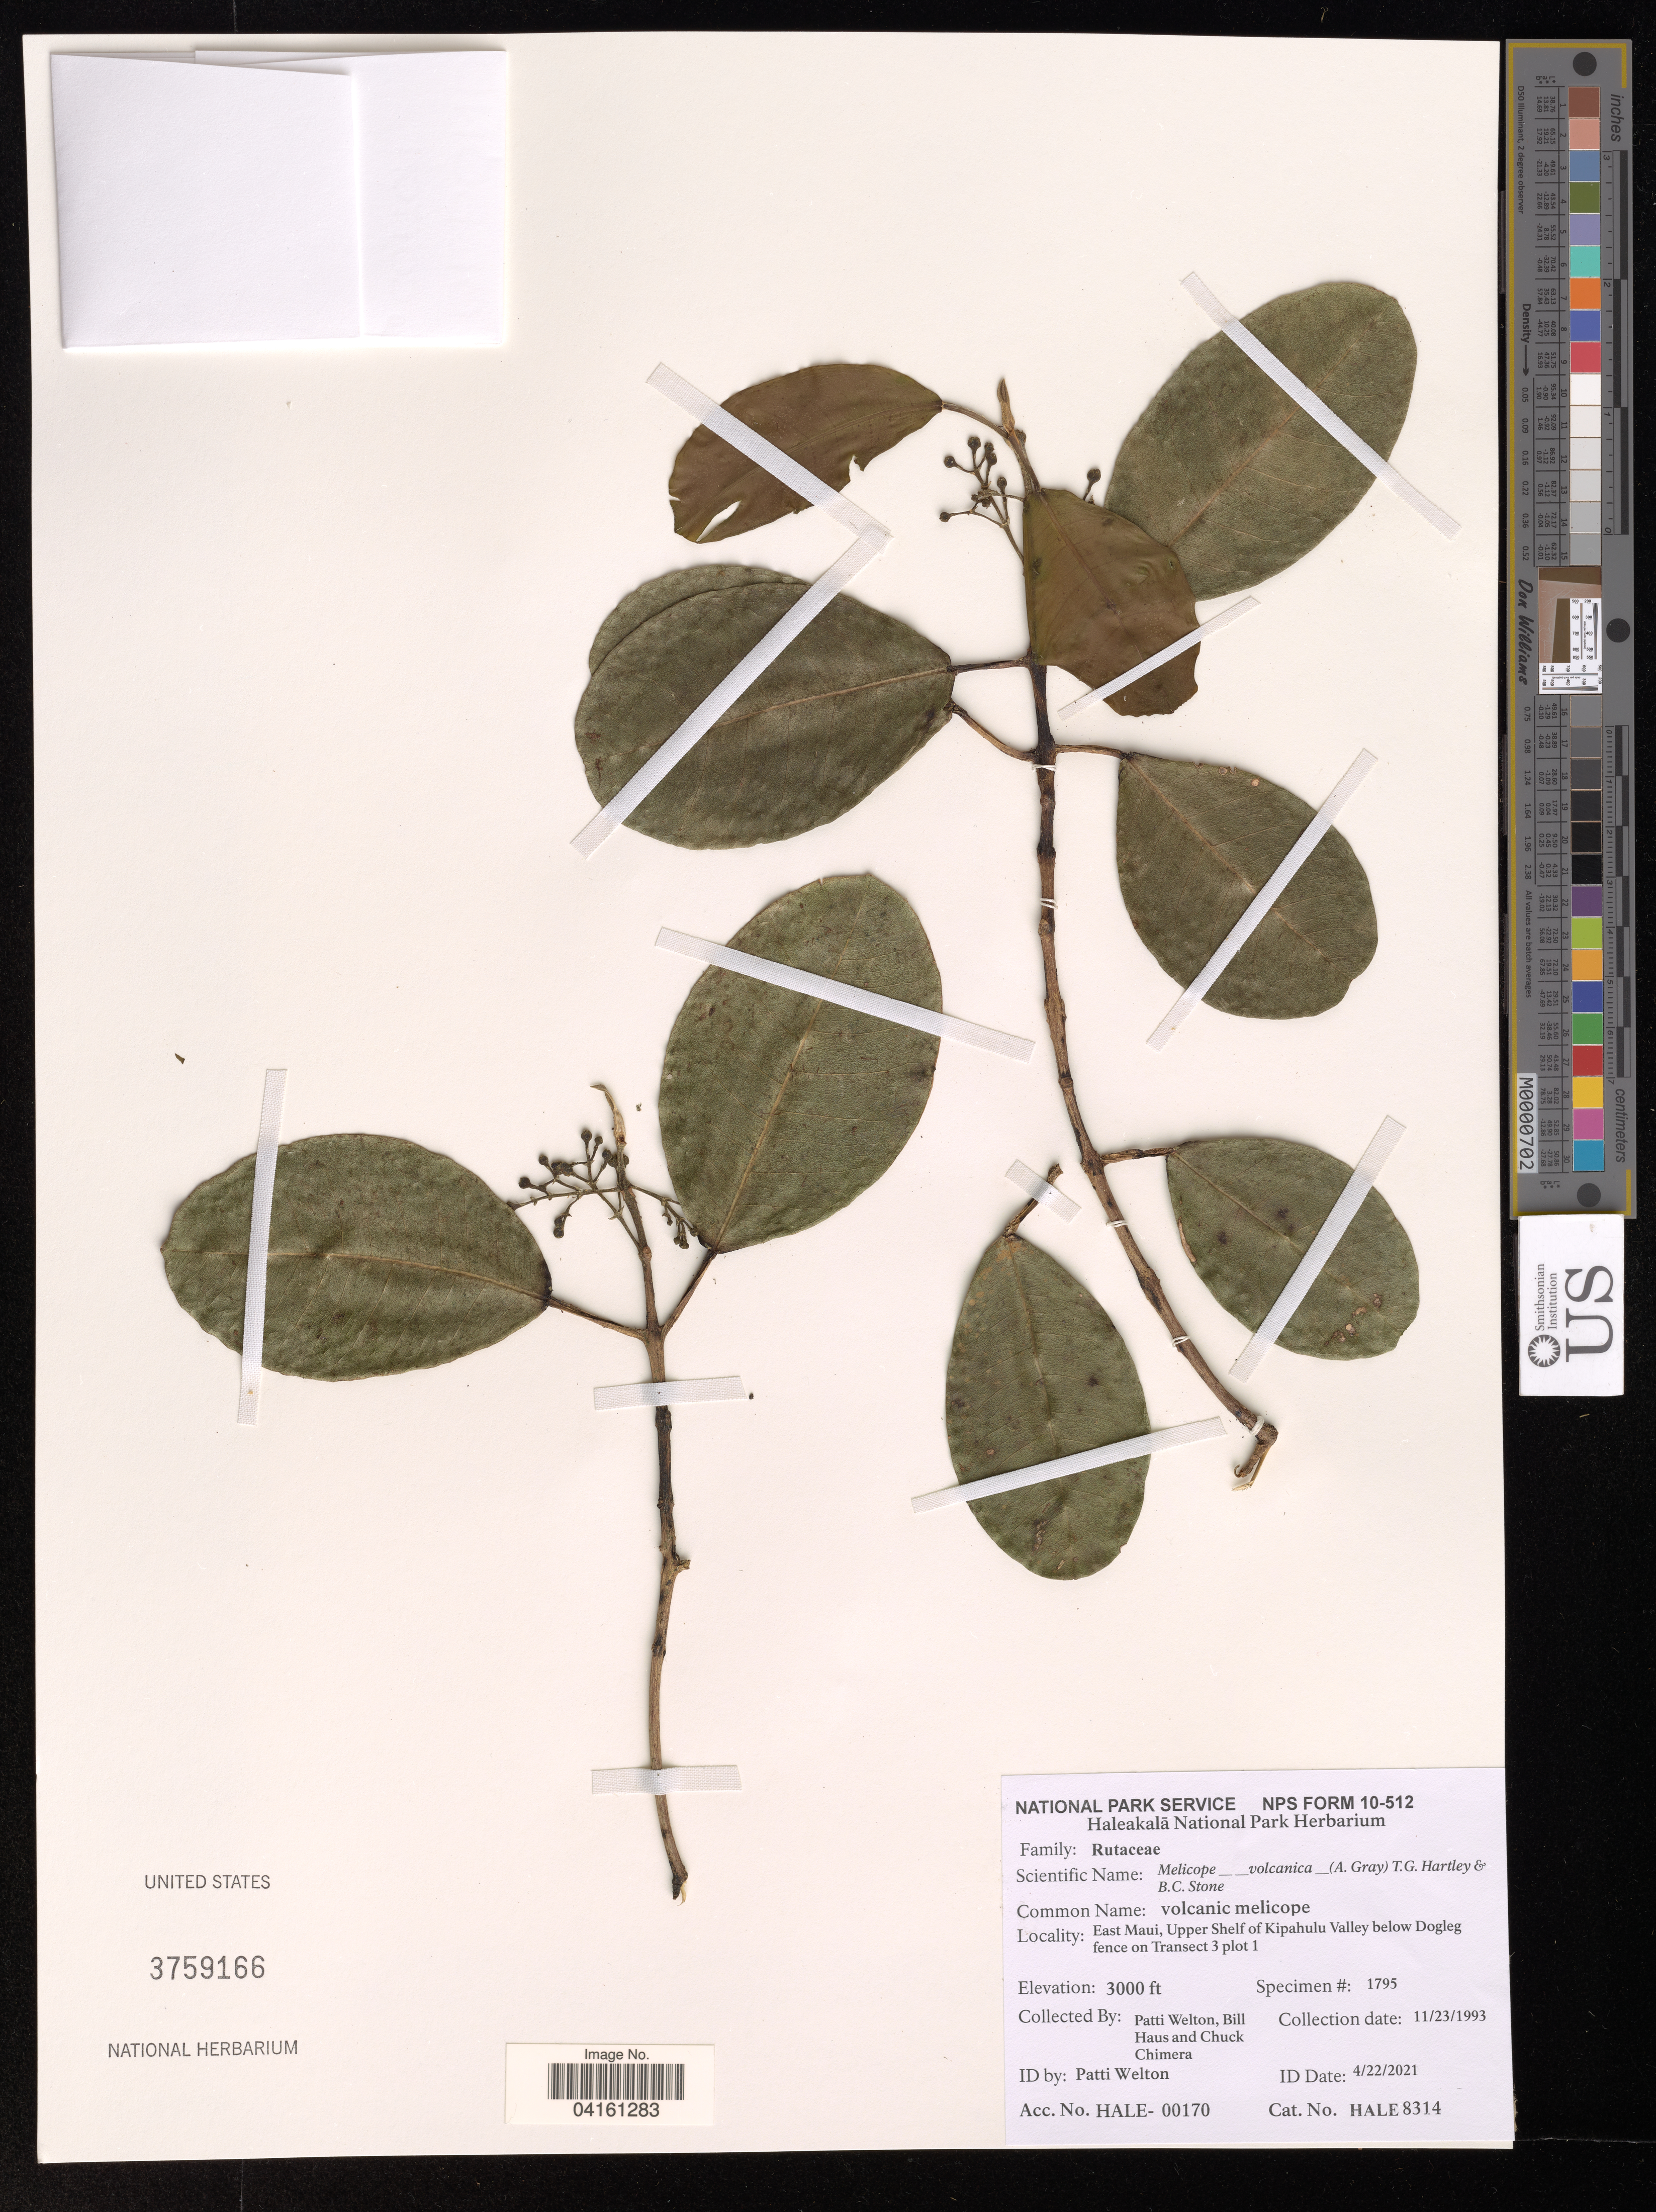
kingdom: Plantae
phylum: Tracheophyta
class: Magnoliopsida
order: Sapindales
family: Rutaceae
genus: Melicope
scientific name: Melicope volcanica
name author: (A. Gray) T.G. Hartley & B.C. Stone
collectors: P. Welton, B. Haus & C. Chimera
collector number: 1795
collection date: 1993-11-23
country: United States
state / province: Hawaii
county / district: Maui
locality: East Maui, Upper Shelf of Kipahulu Valley below Dogleg fence on Transect 3 plot 1.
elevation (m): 914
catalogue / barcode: US 3759166